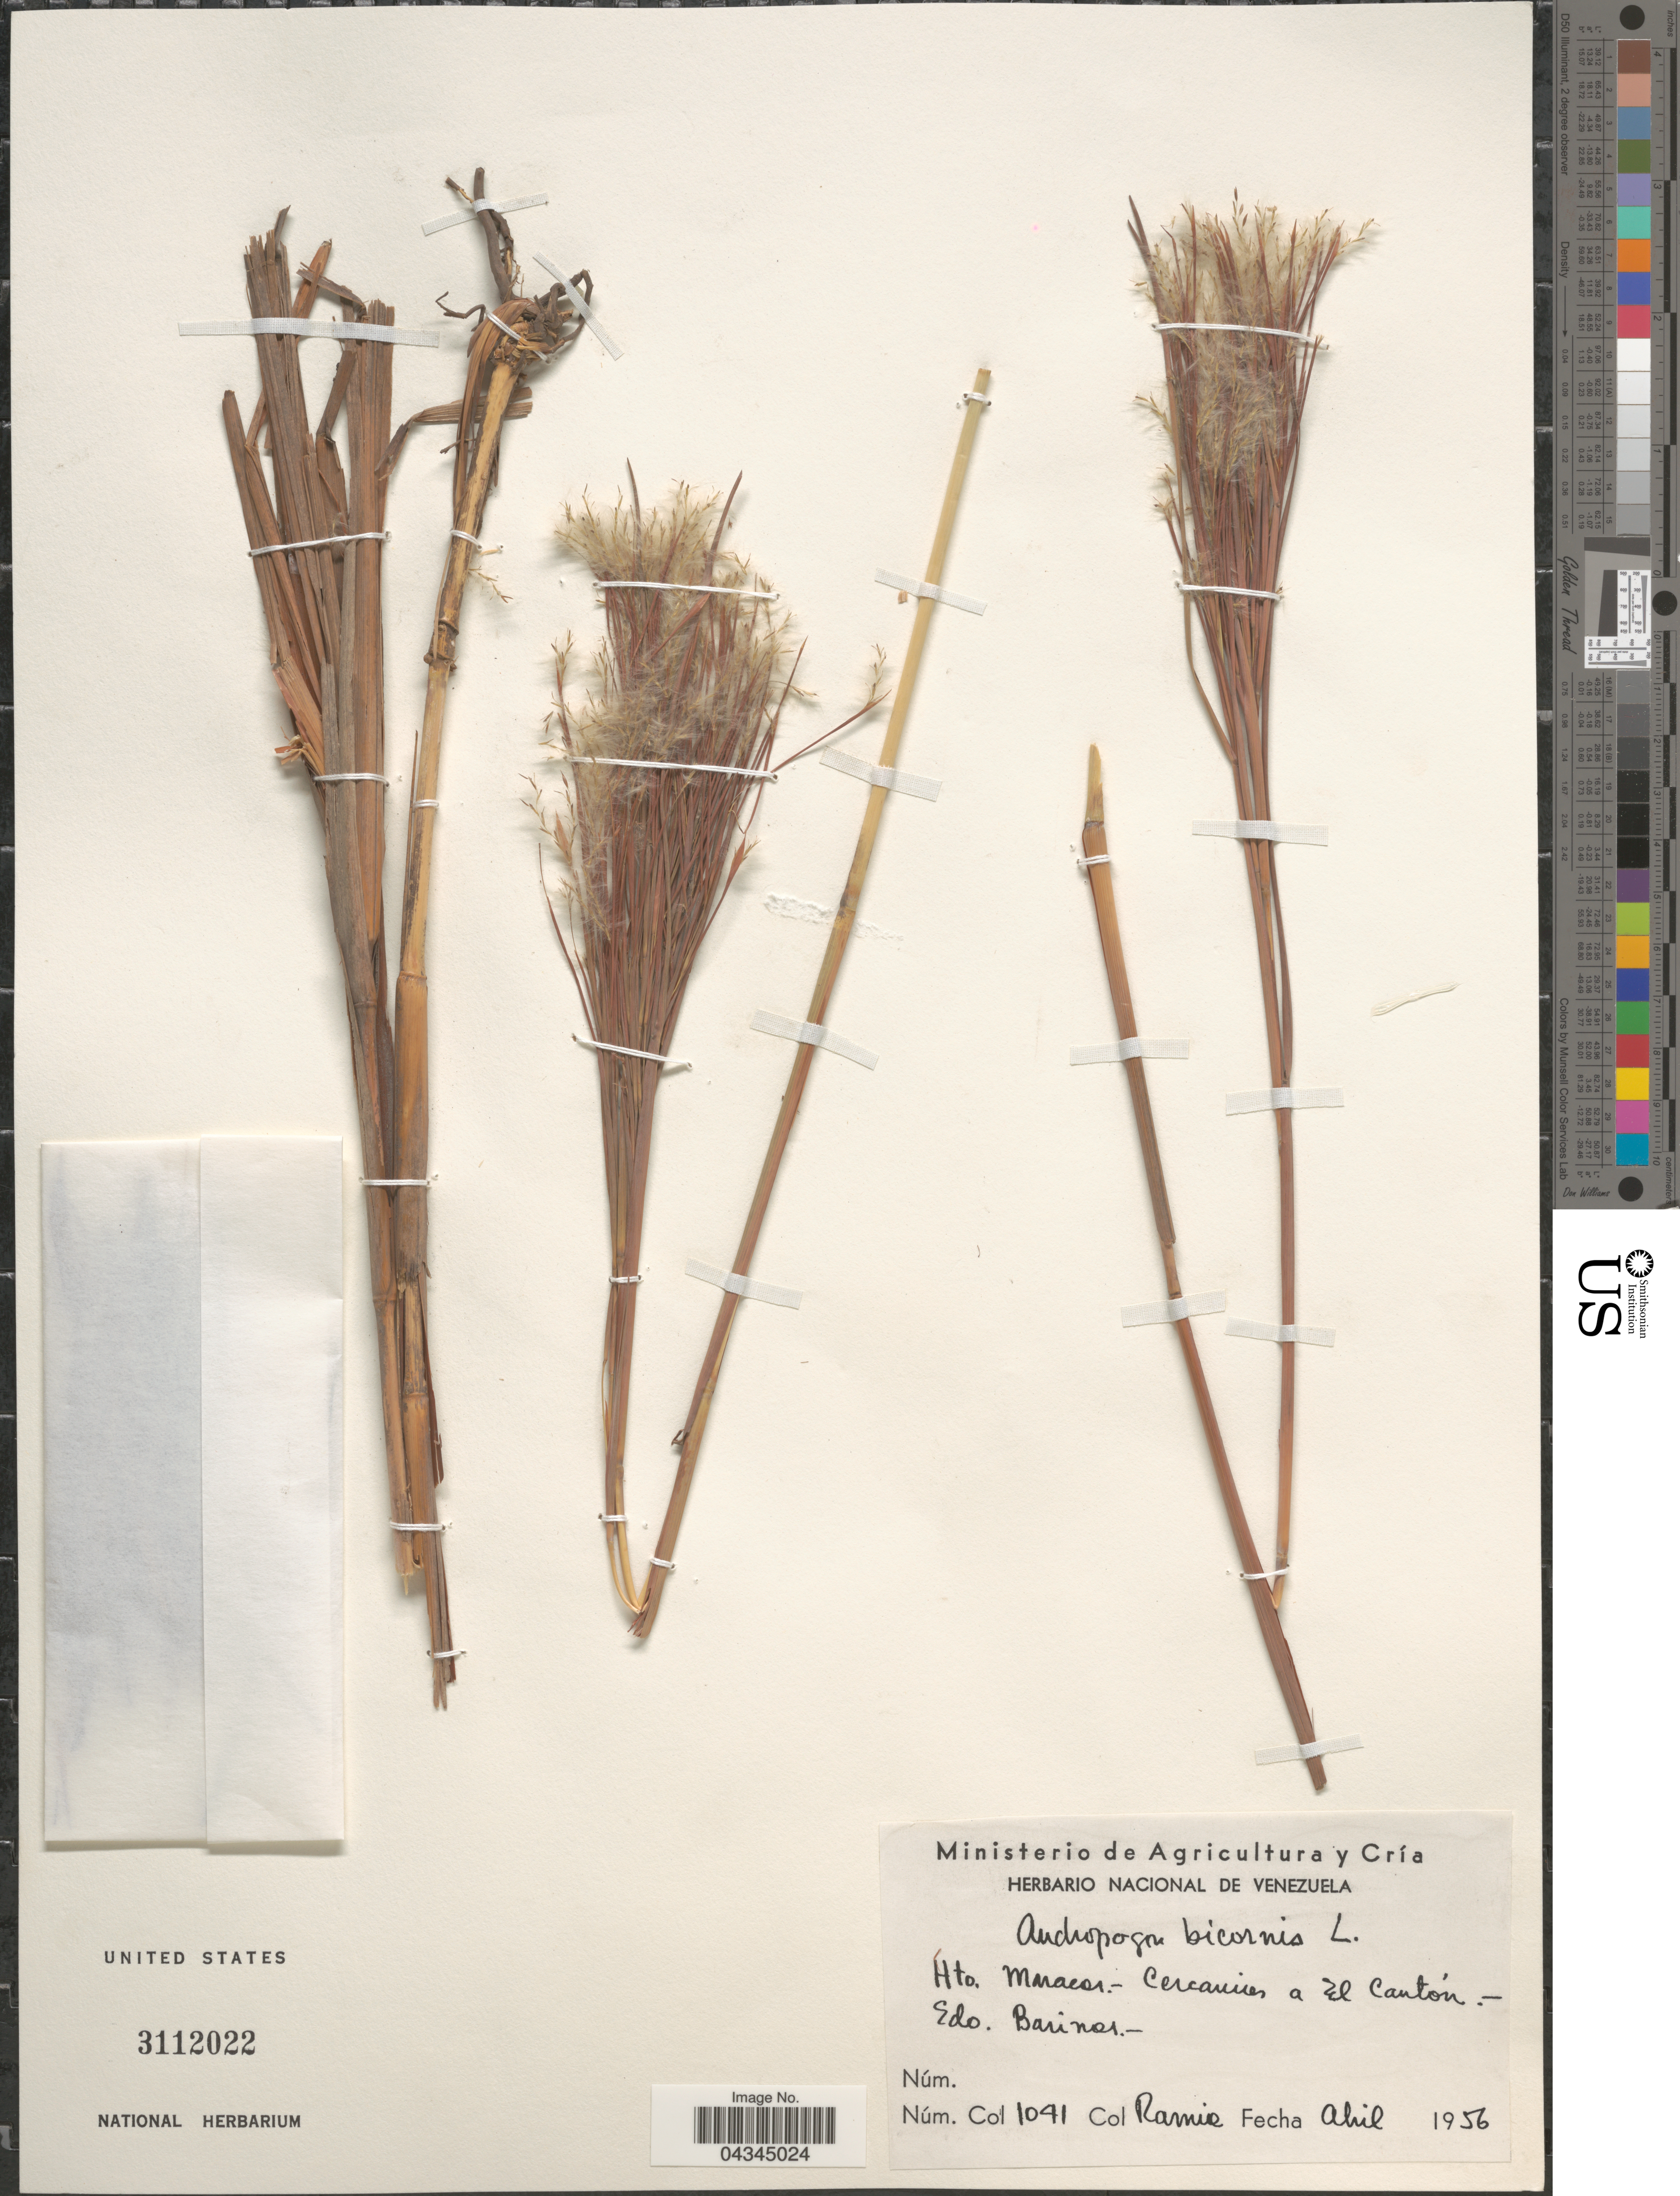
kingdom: Plantae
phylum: Tracheophyta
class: Liliopsida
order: Poales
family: Poaceae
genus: Andropogon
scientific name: Andropogon bicornis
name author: L.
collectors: -- Ramia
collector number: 1041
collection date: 1956-04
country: Venezuela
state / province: Barinas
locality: Hto. Maracas.- Cercanias a el Cantón.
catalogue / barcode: US 3112022